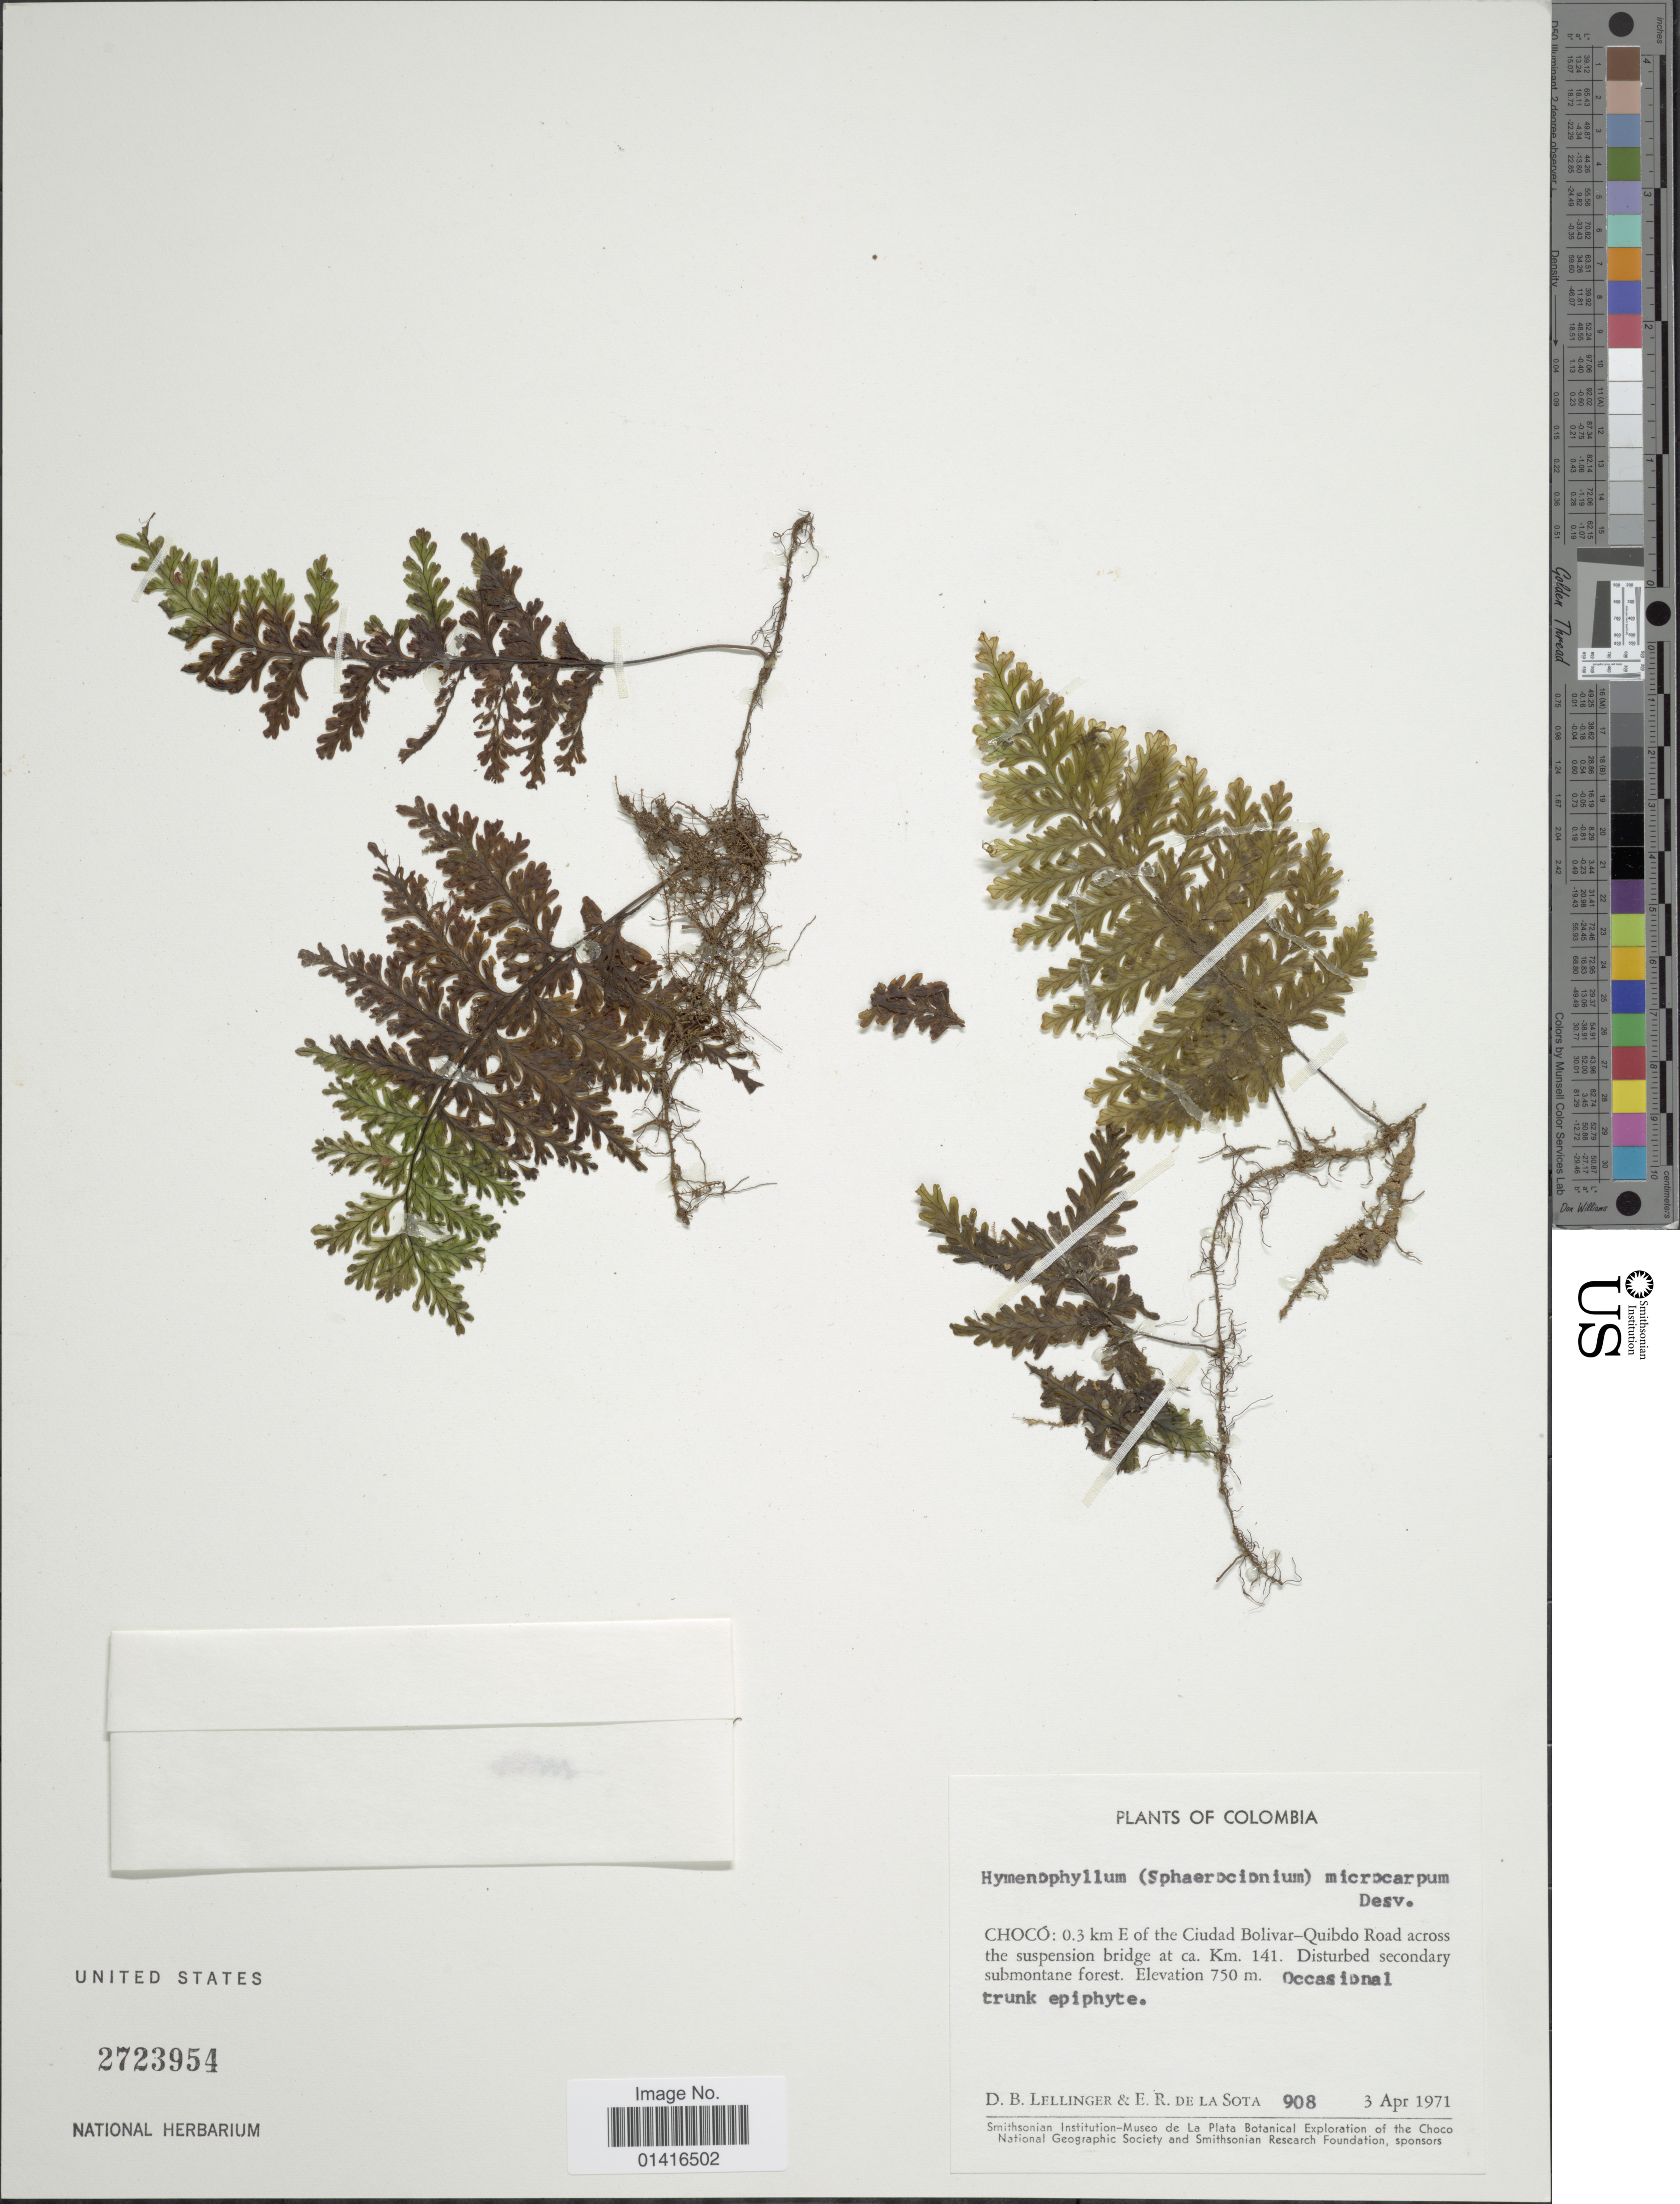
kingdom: Plantae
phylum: Tracheophyta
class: Polypodiopsida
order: Hymenophyllales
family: Hymenophyllaceae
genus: Hymenophyllum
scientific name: Hymenophyllum microcarpum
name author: (Desv.) Lellinger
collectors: D. B. Lellinger & E. R. de la Sota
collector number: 908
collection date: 1971-04-03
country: Colombia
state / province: Chocó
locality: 0.3 km E of the Ciudad Bolivar-Quibdo Road across the suspension bridge at ca. Km.141.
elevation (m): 750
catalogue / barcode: US 2723954